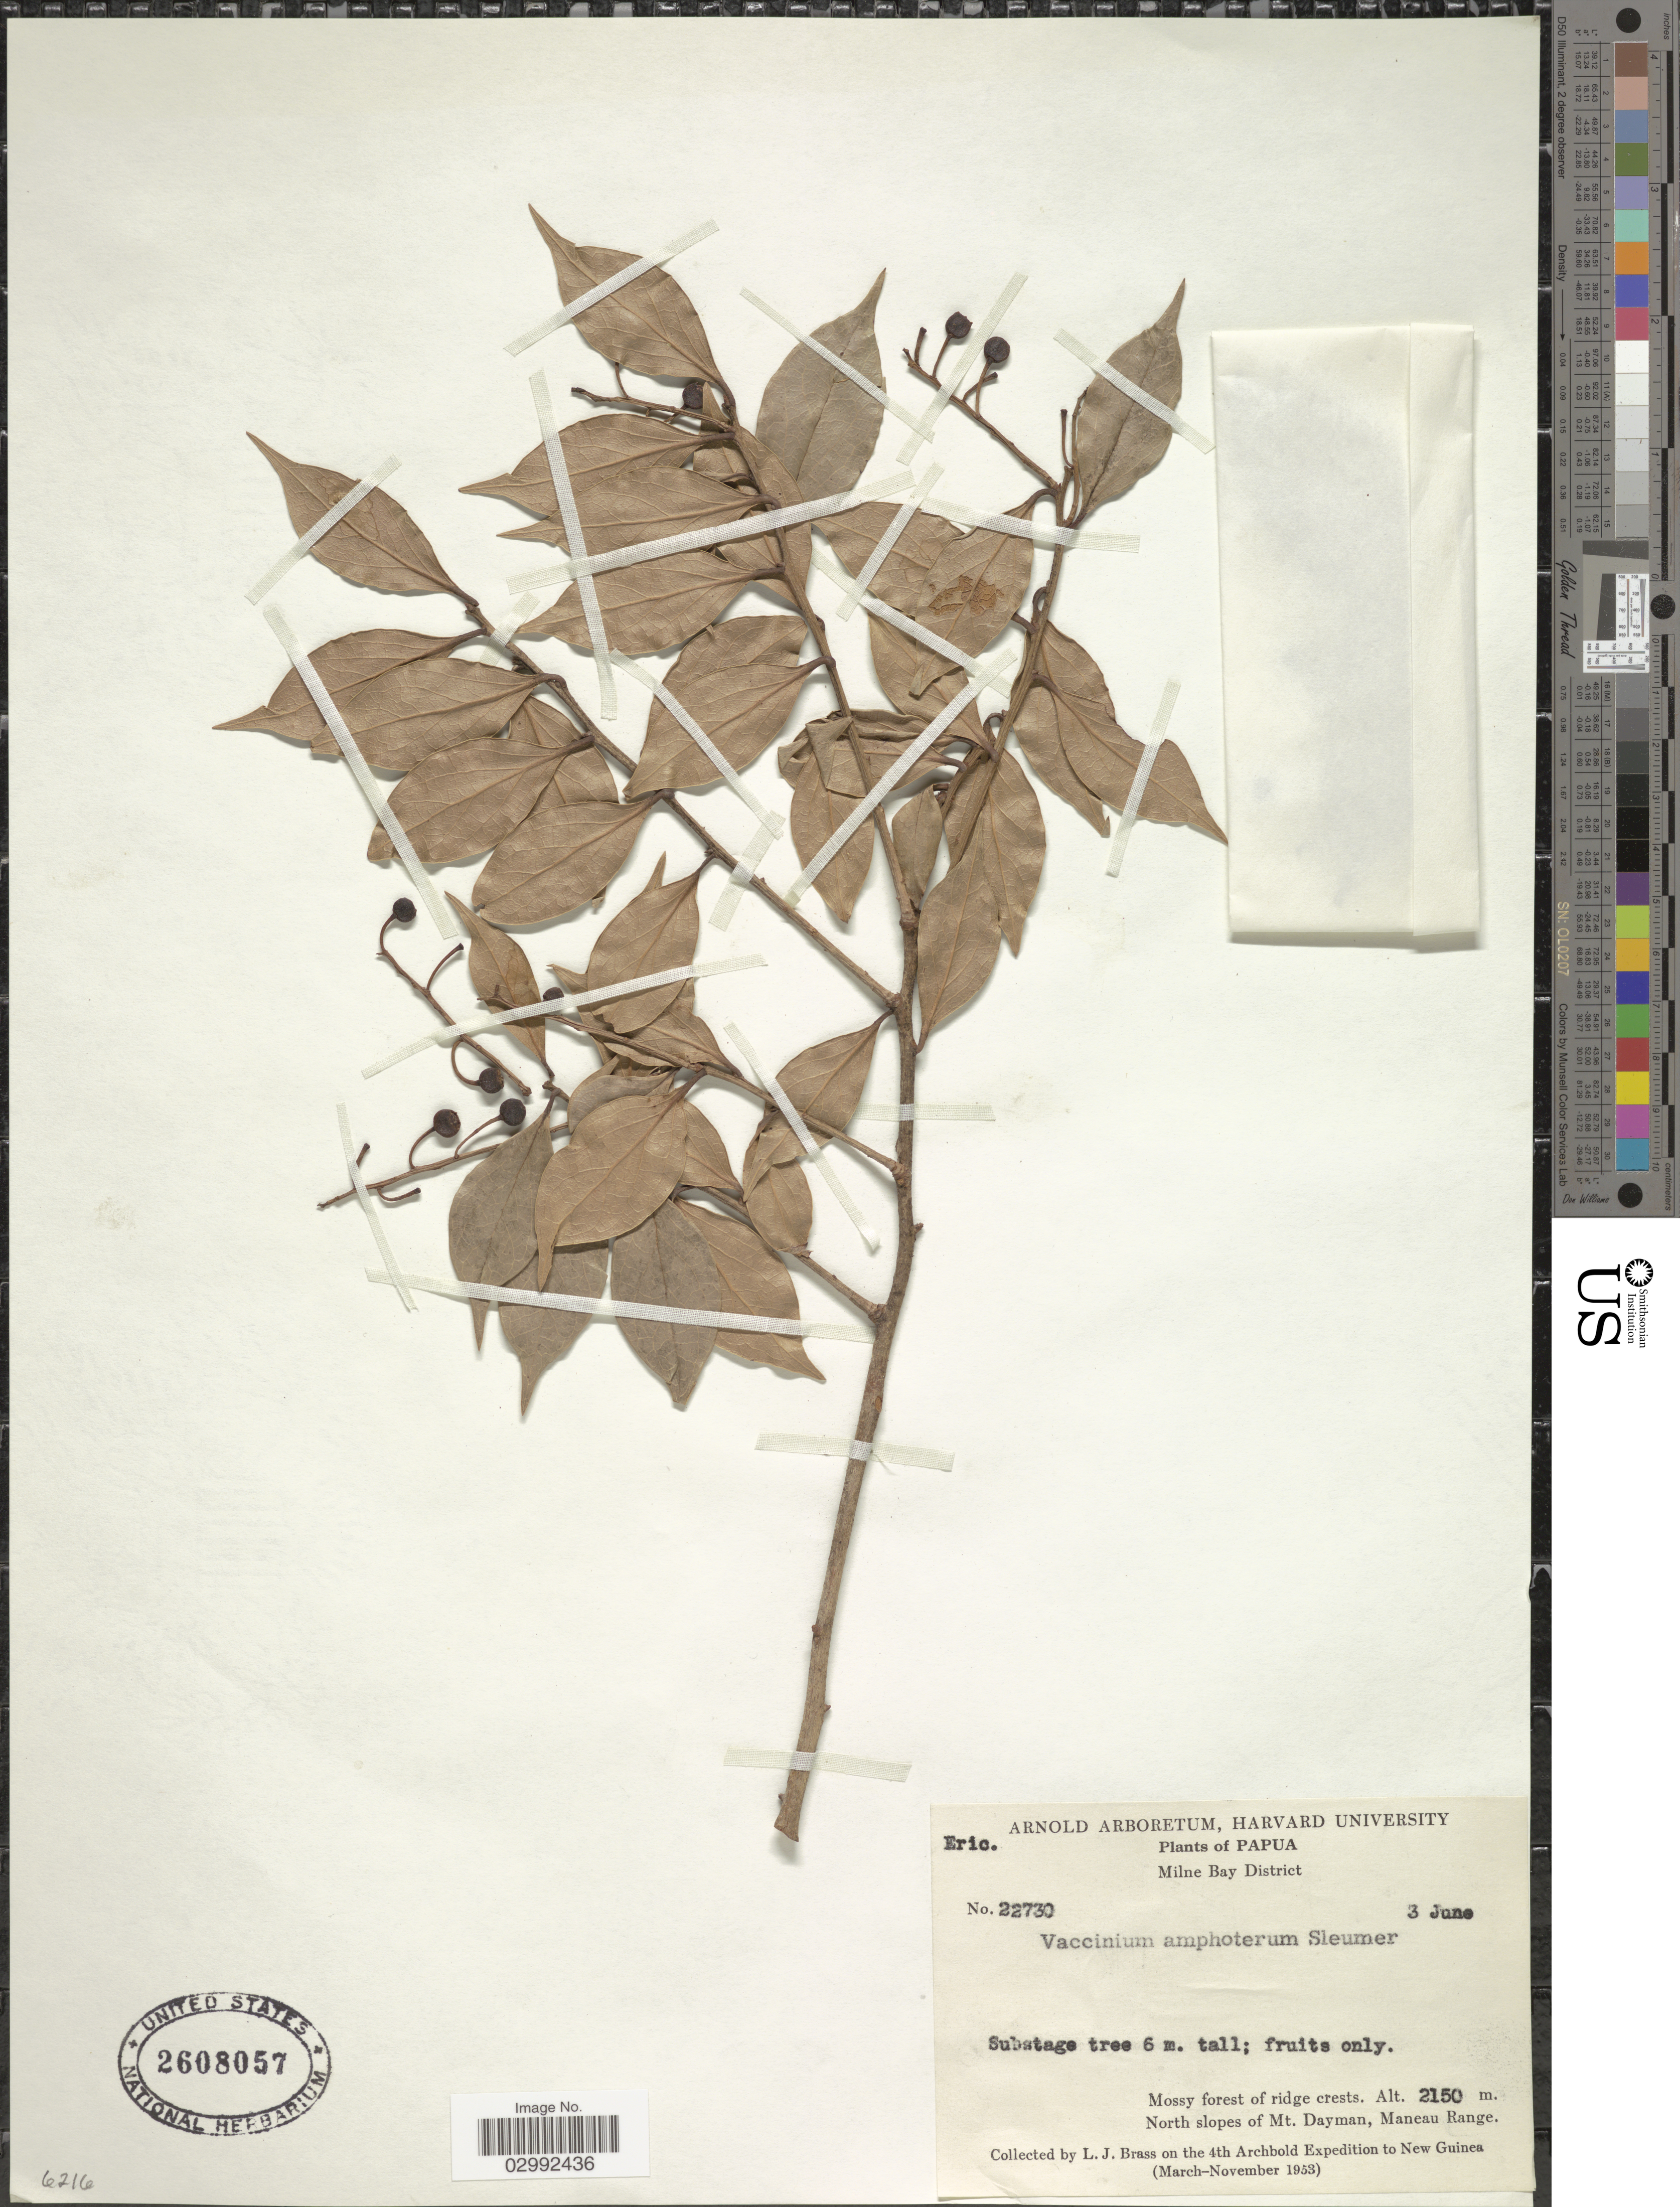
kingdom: Plantae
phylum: Tracheophyta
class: Magnoliopsida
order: Ericales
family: Ericaceae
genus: Vaccinium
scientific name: Vaccinium amphoterum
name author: Sleumer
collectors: L. J. Brass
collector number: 22730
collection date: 1953-06-03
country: Papua New Guinea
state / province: Milne Bay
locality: Papua, Milne Bay District, Mossy forest of ridge crests, North slopes of Mt. Dayman, Maneau Range.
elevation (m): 2150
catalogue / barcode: US 2608057